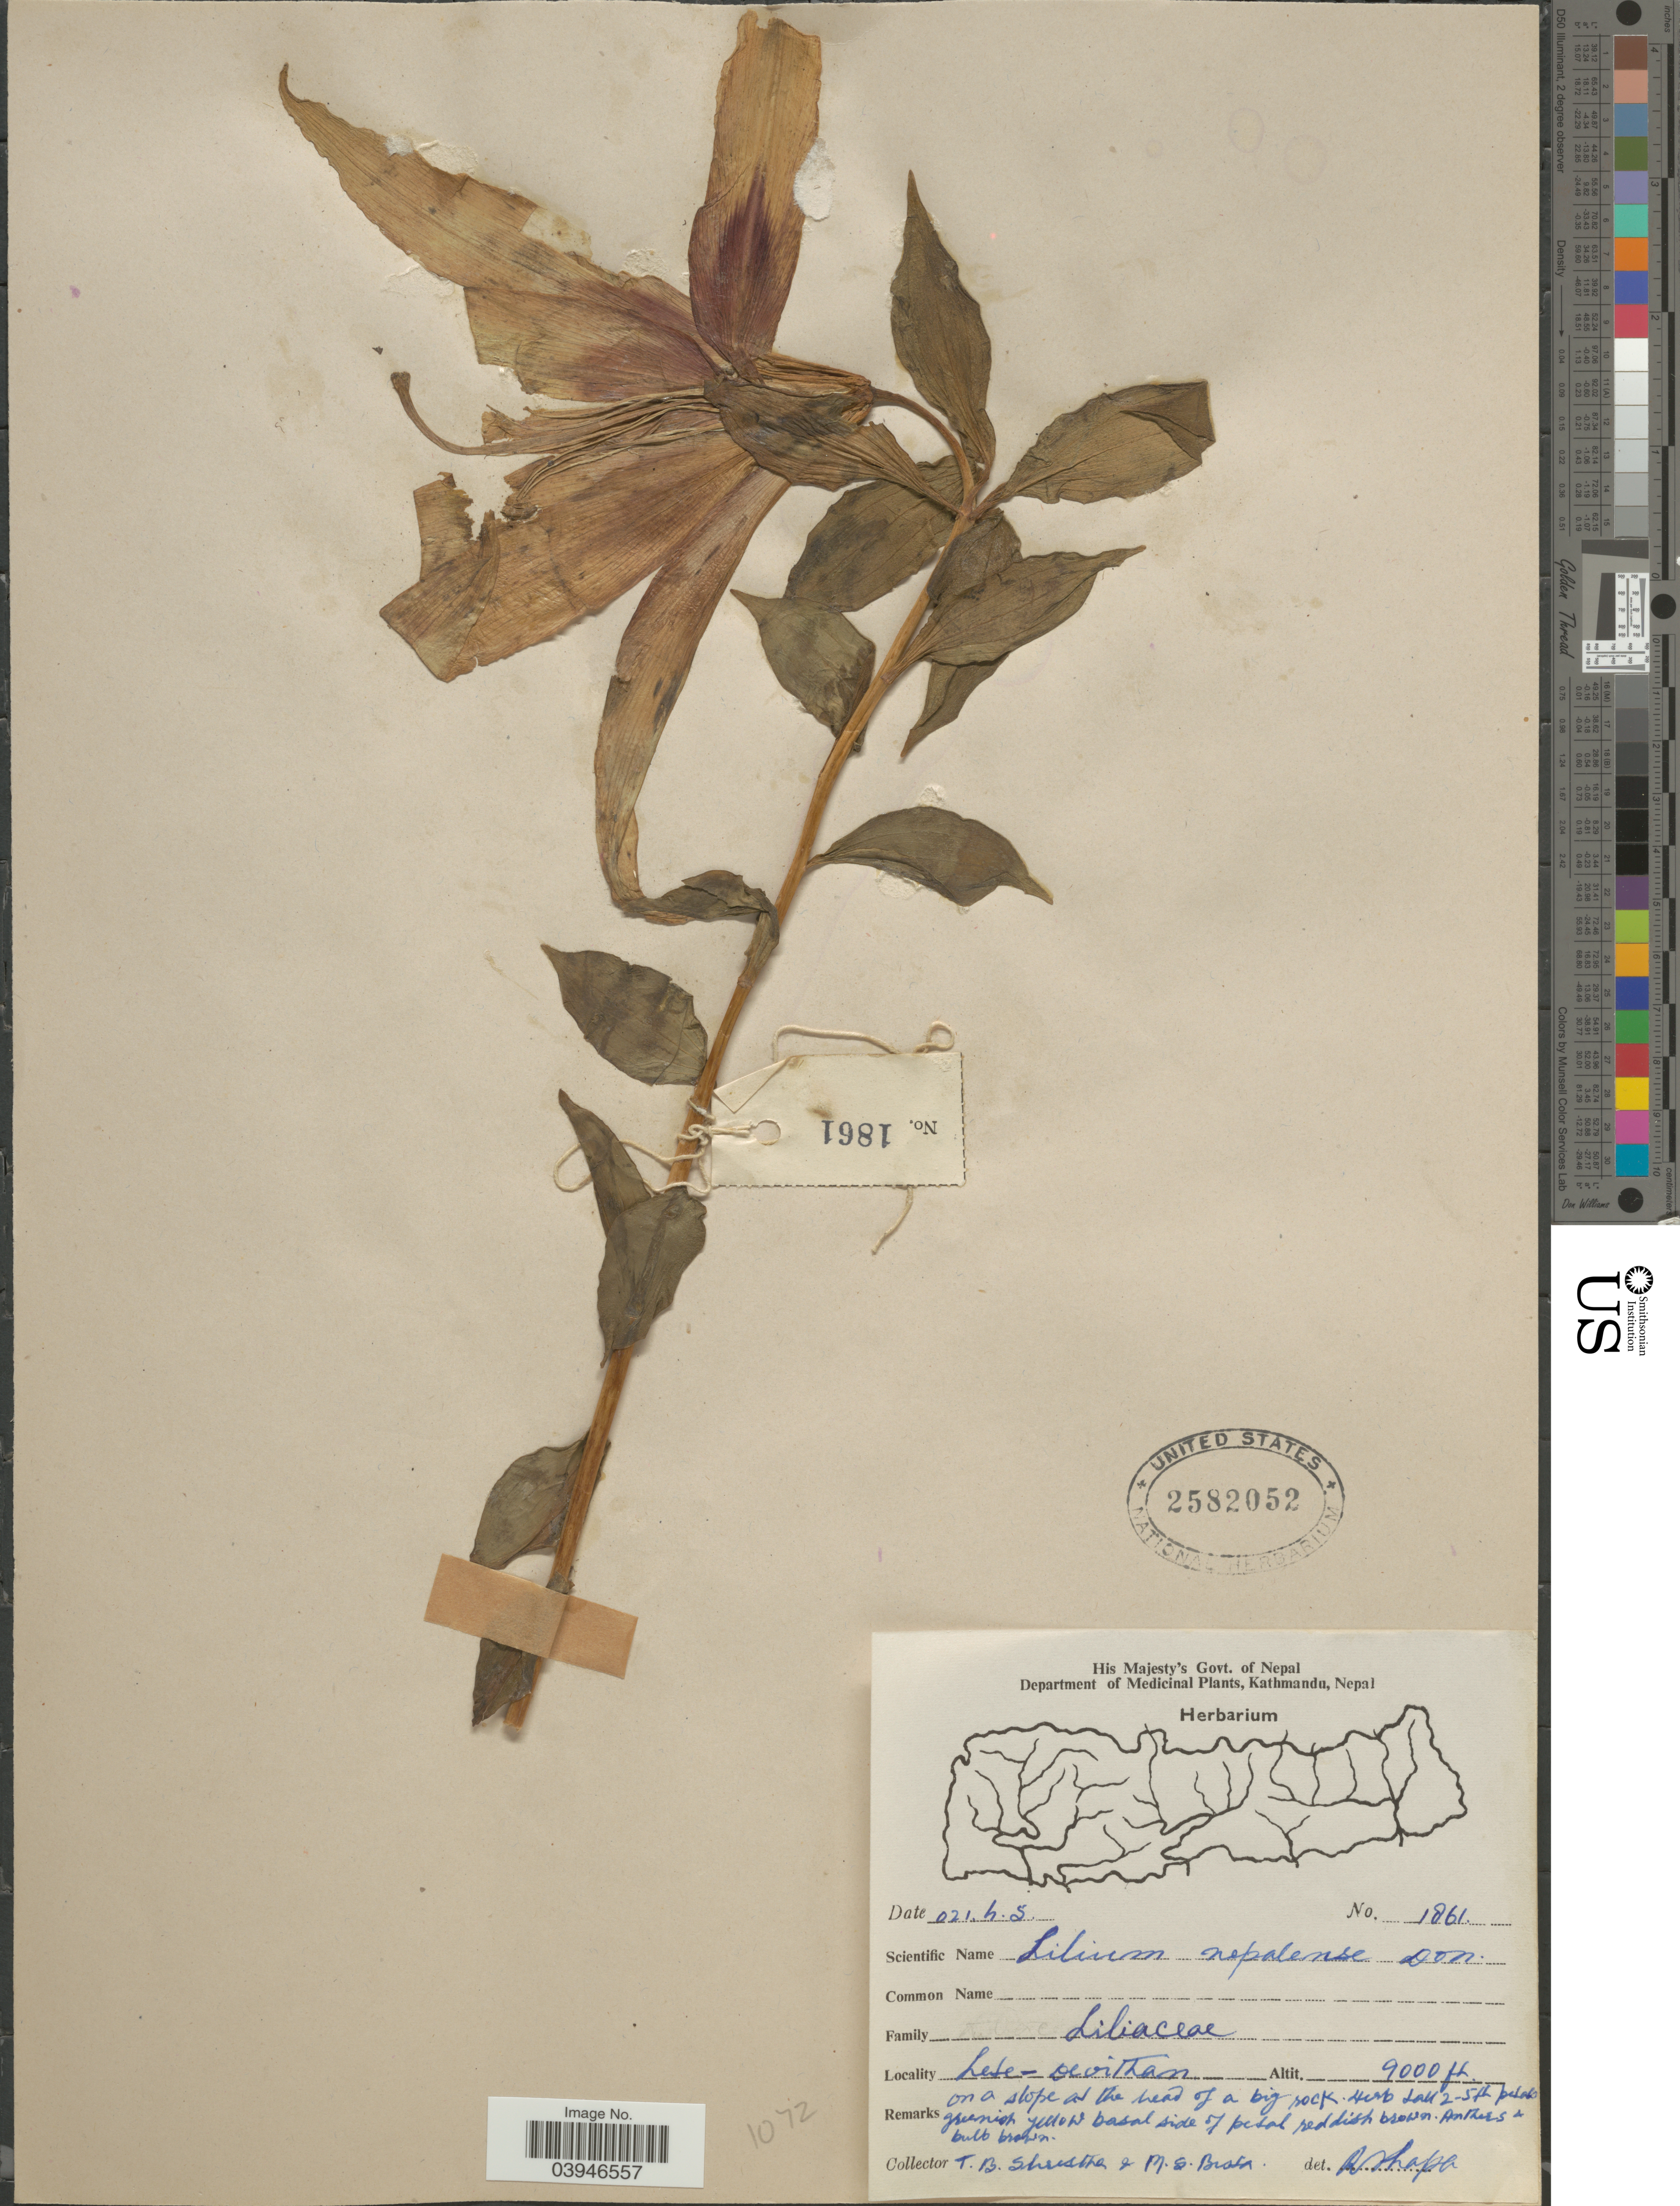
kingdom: Plantae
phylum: Tracheophyta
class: Liliopsida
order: Liliales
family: Liliaceae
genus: Lilium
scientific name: Lilium nepalense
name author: D. Don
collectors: T. B. Shrestha & M. Bista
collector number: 1861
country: Nepal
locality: Lete-Devithan. On a slope at the head of a big rock.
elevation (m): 2743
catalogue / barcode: US 2582052